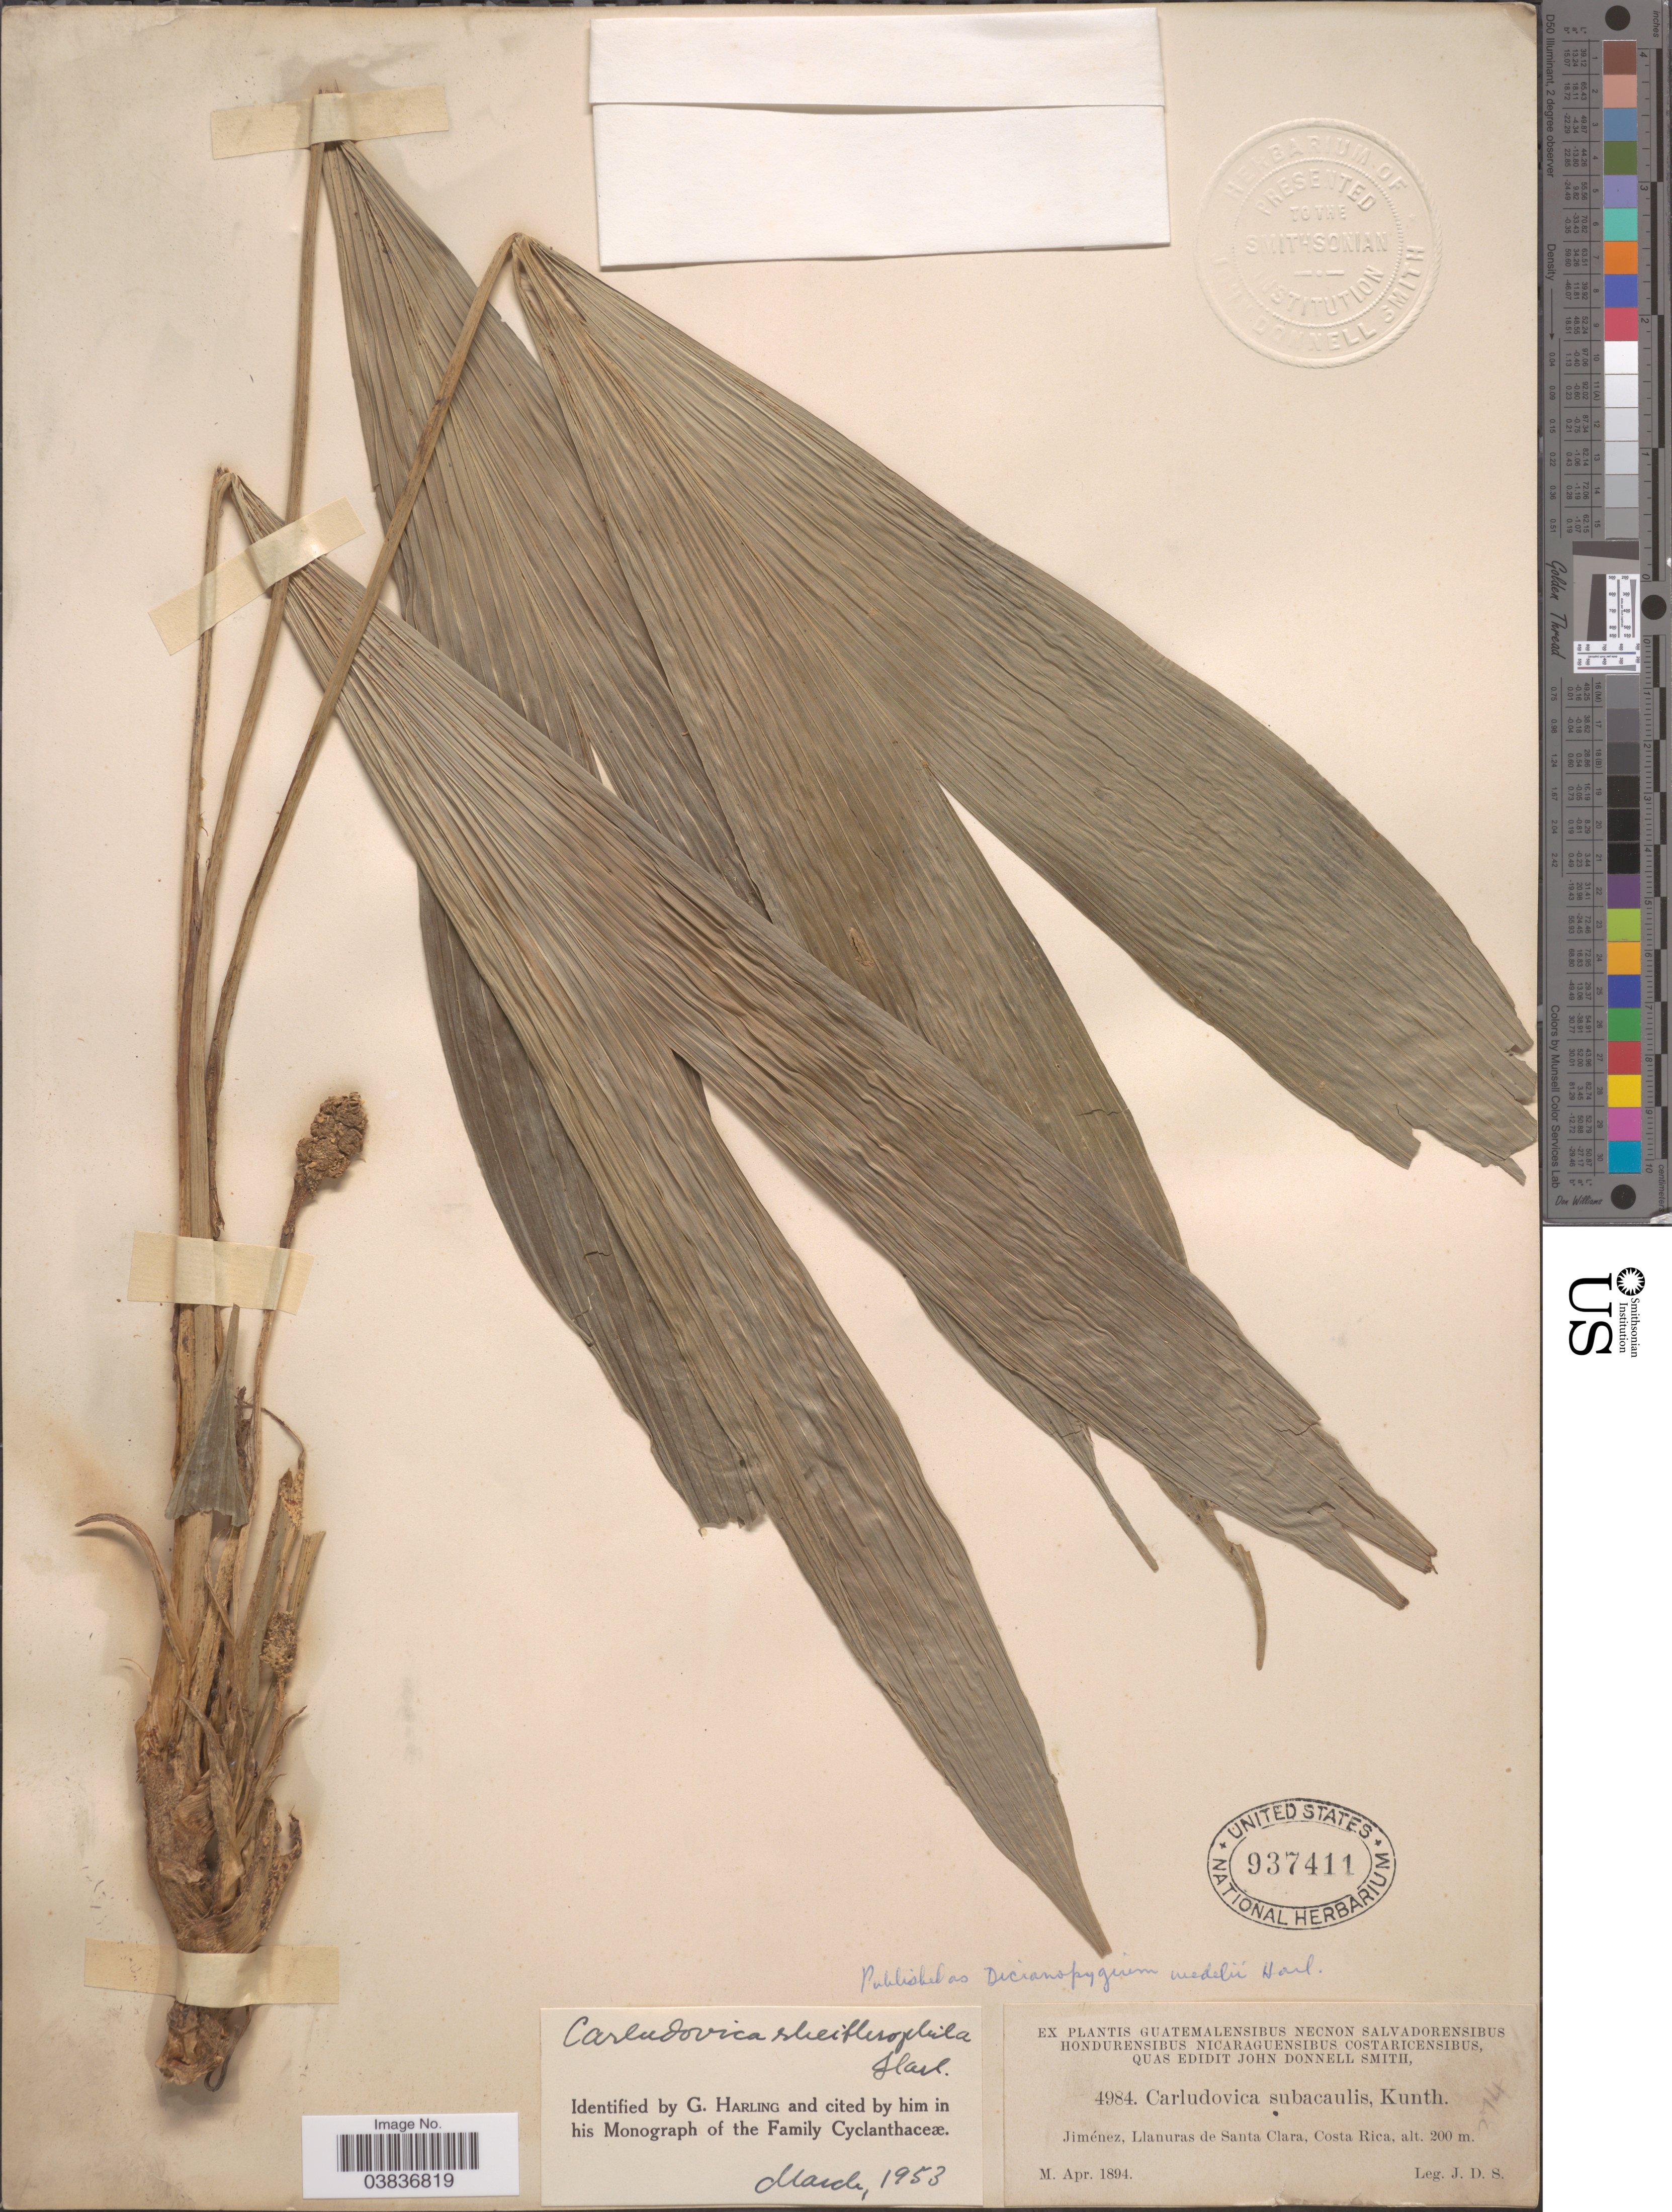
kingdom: Plantae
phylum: Tracheophyta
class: Liliopsida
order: Pandanales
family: Cyclanthaceae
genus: Dicranopygium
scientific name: Dicranopygium wedelii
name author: Harling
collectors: J. Donnell Smith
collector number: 4984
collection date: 1894-04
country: Costa Rica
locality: Jiménez, Llanuras de Santa Clara.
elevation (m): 200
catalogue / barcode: US 937411